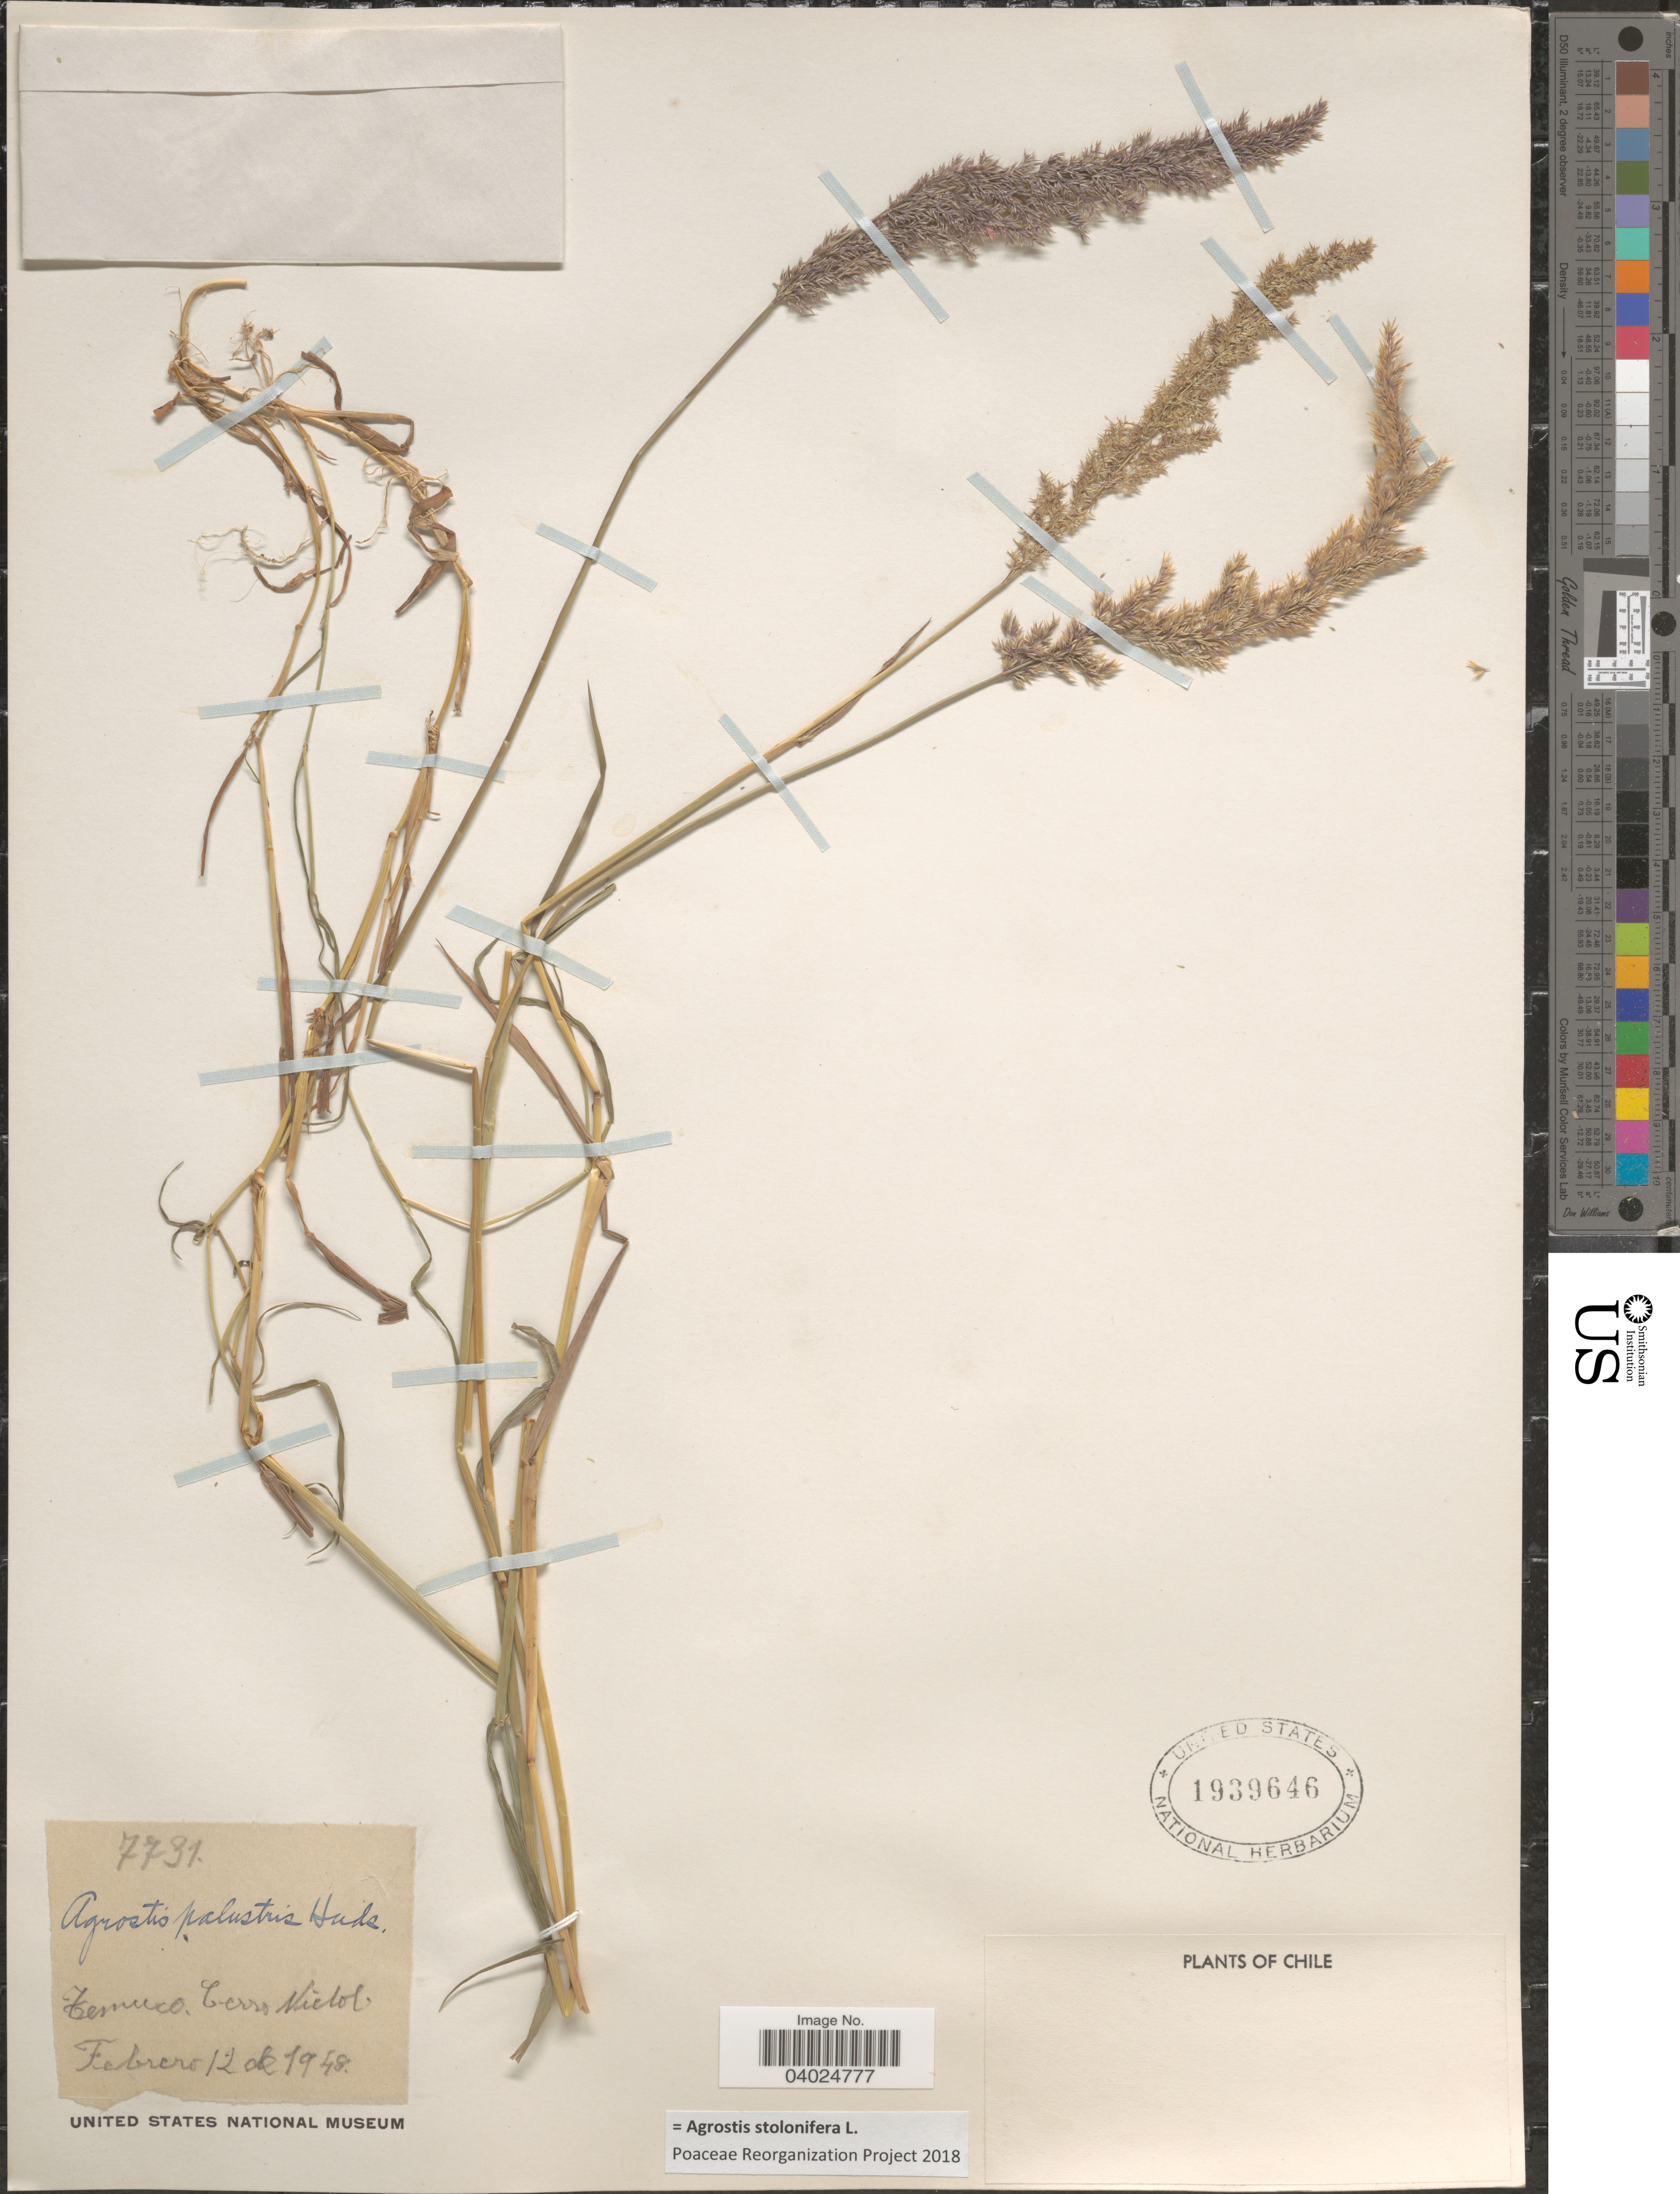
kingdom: Plantae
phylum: Tracheophyta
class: Liliopsida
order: Poales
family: Poaceae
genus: Agrostis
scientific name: Agrostis stolonifera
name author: L.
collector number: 7731*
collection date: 1948-02-12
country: Chile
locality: Temuco. Cerro Nielol.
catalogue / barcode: US 1939646